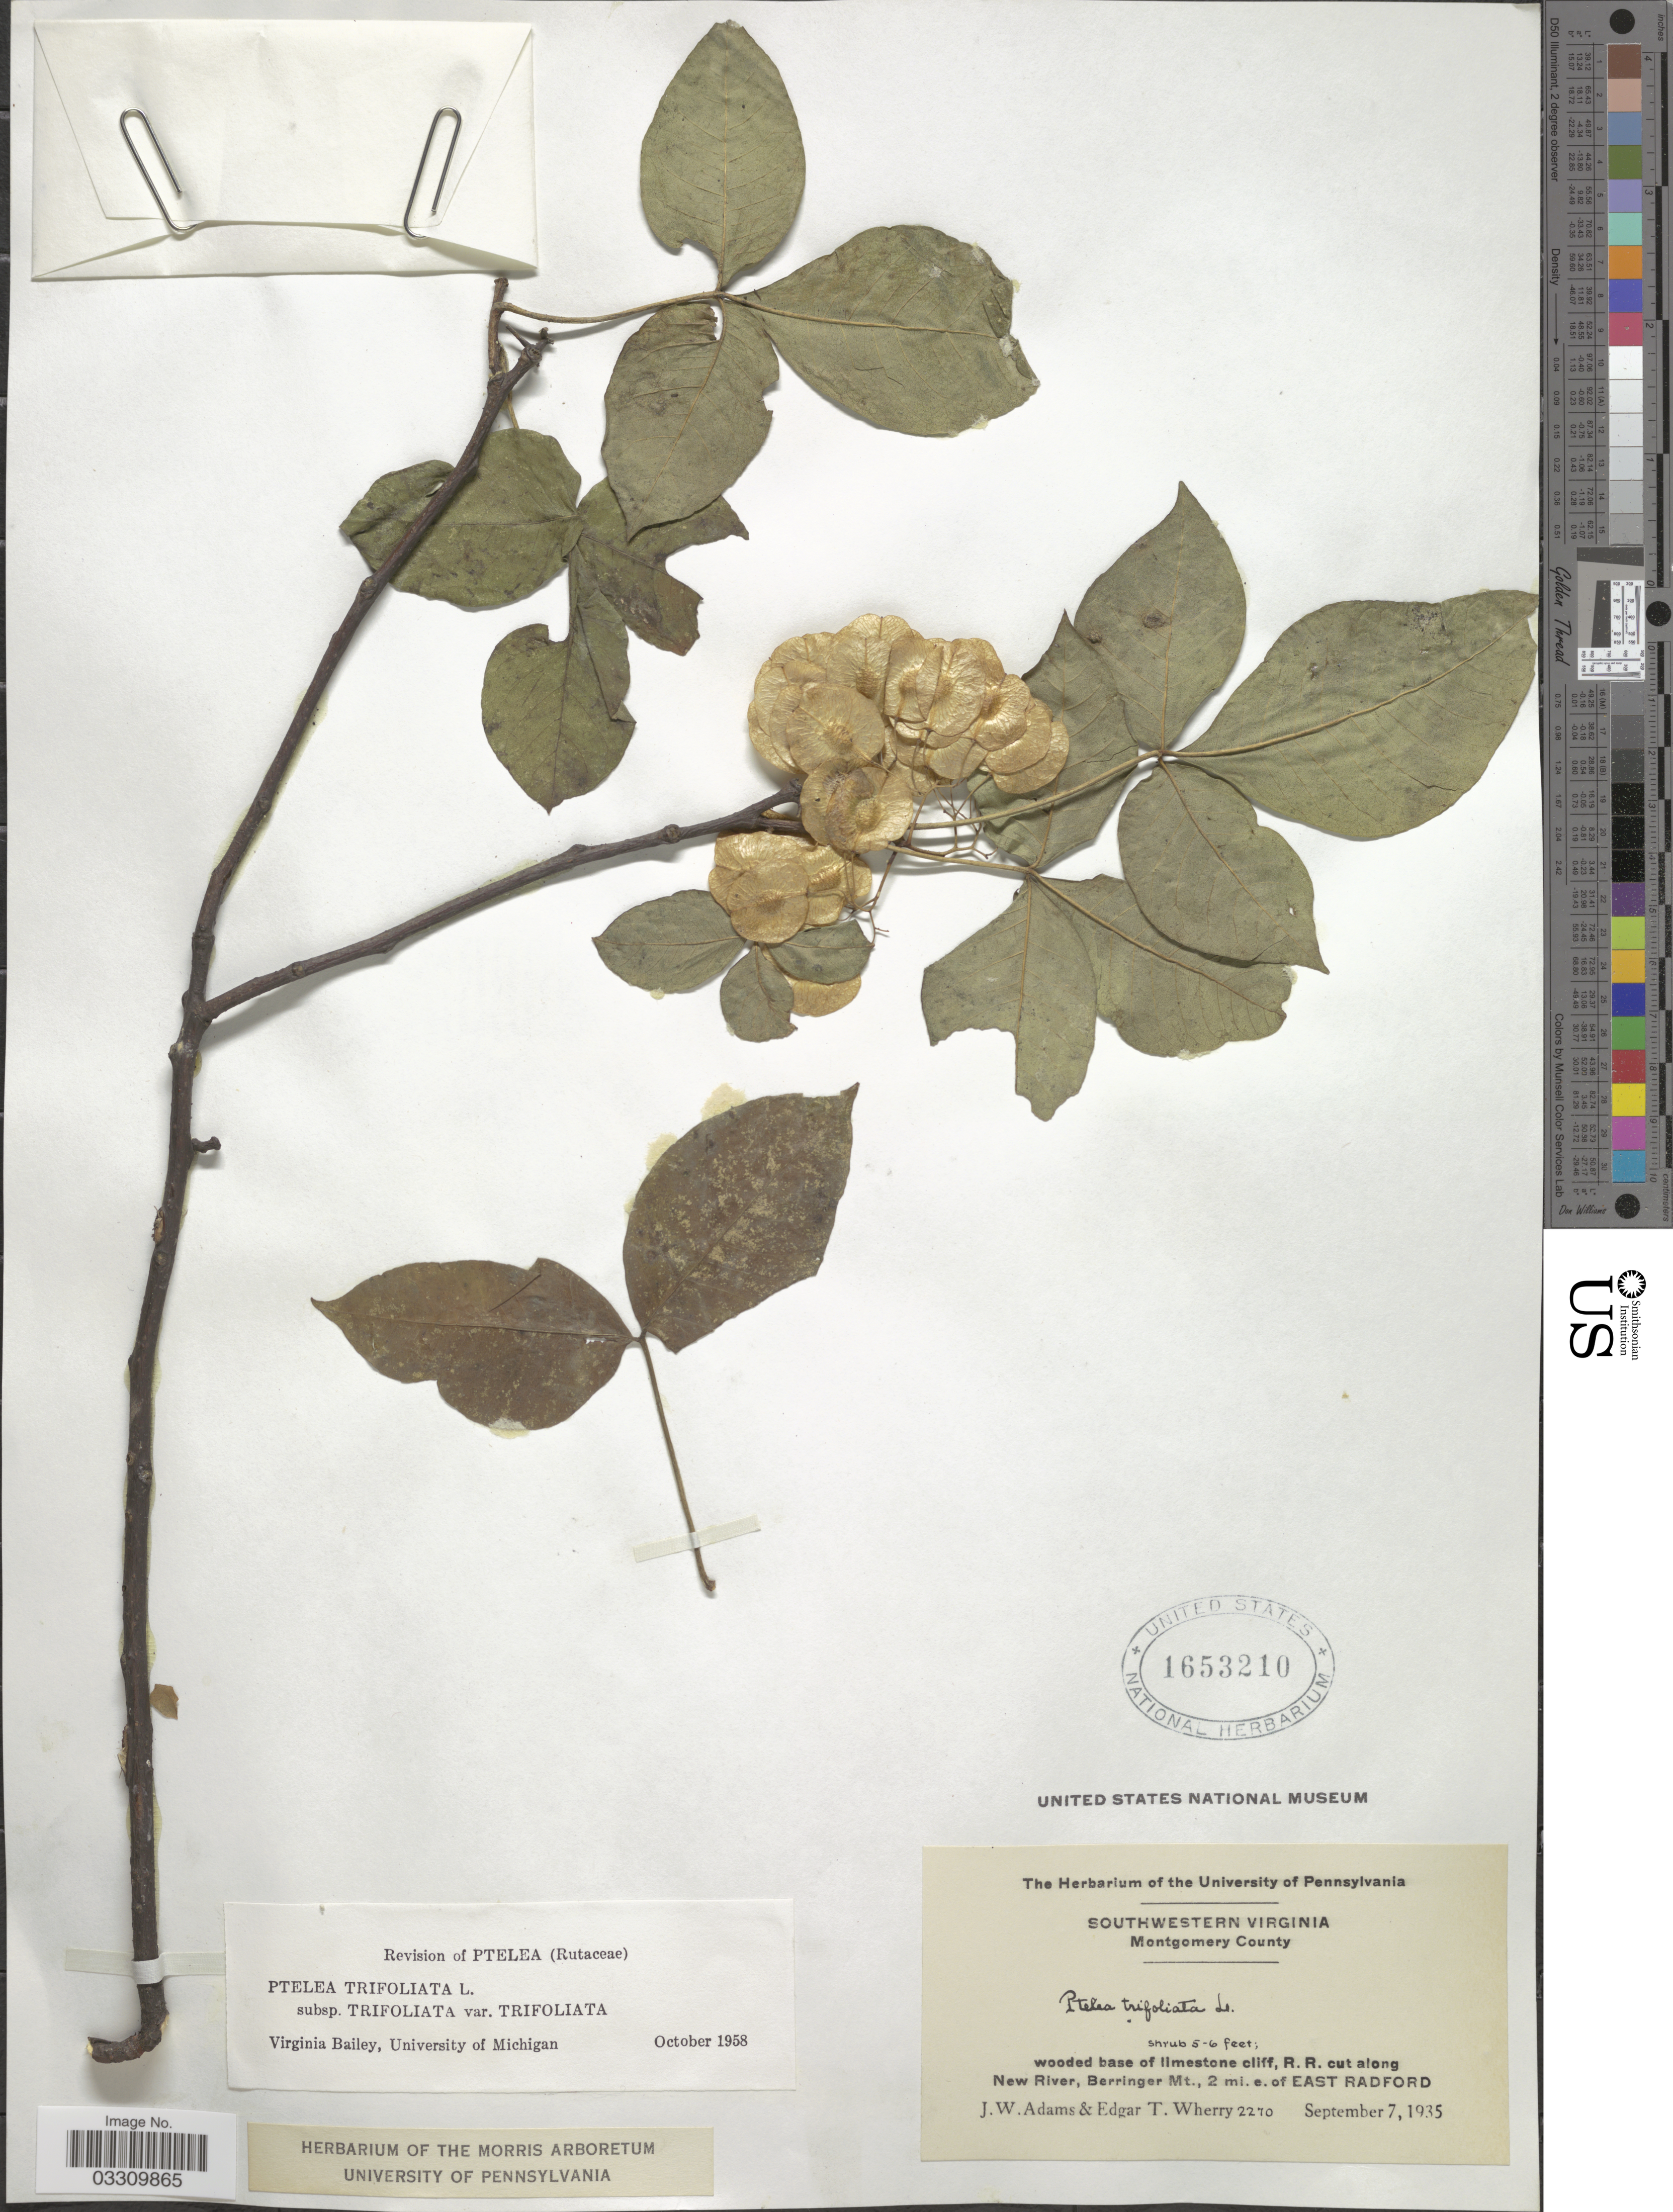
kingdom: Plantae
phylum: Tracheophyta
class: Magnoliopsida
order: Sapindales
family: Rutaceae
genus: Ptelea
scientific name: Ptelea trifoliata var. trifoliata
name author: L.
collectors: J. Adams & E. T. Wherry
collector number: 2270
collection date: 1935-09-07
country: United States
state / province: Virginia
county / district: Montgomery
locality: Southwestern Virginia. Montgomery County. R. R. cut along New River, Berringer Mt., 2 mi. e. of East Radford.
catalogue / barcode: US 1653210